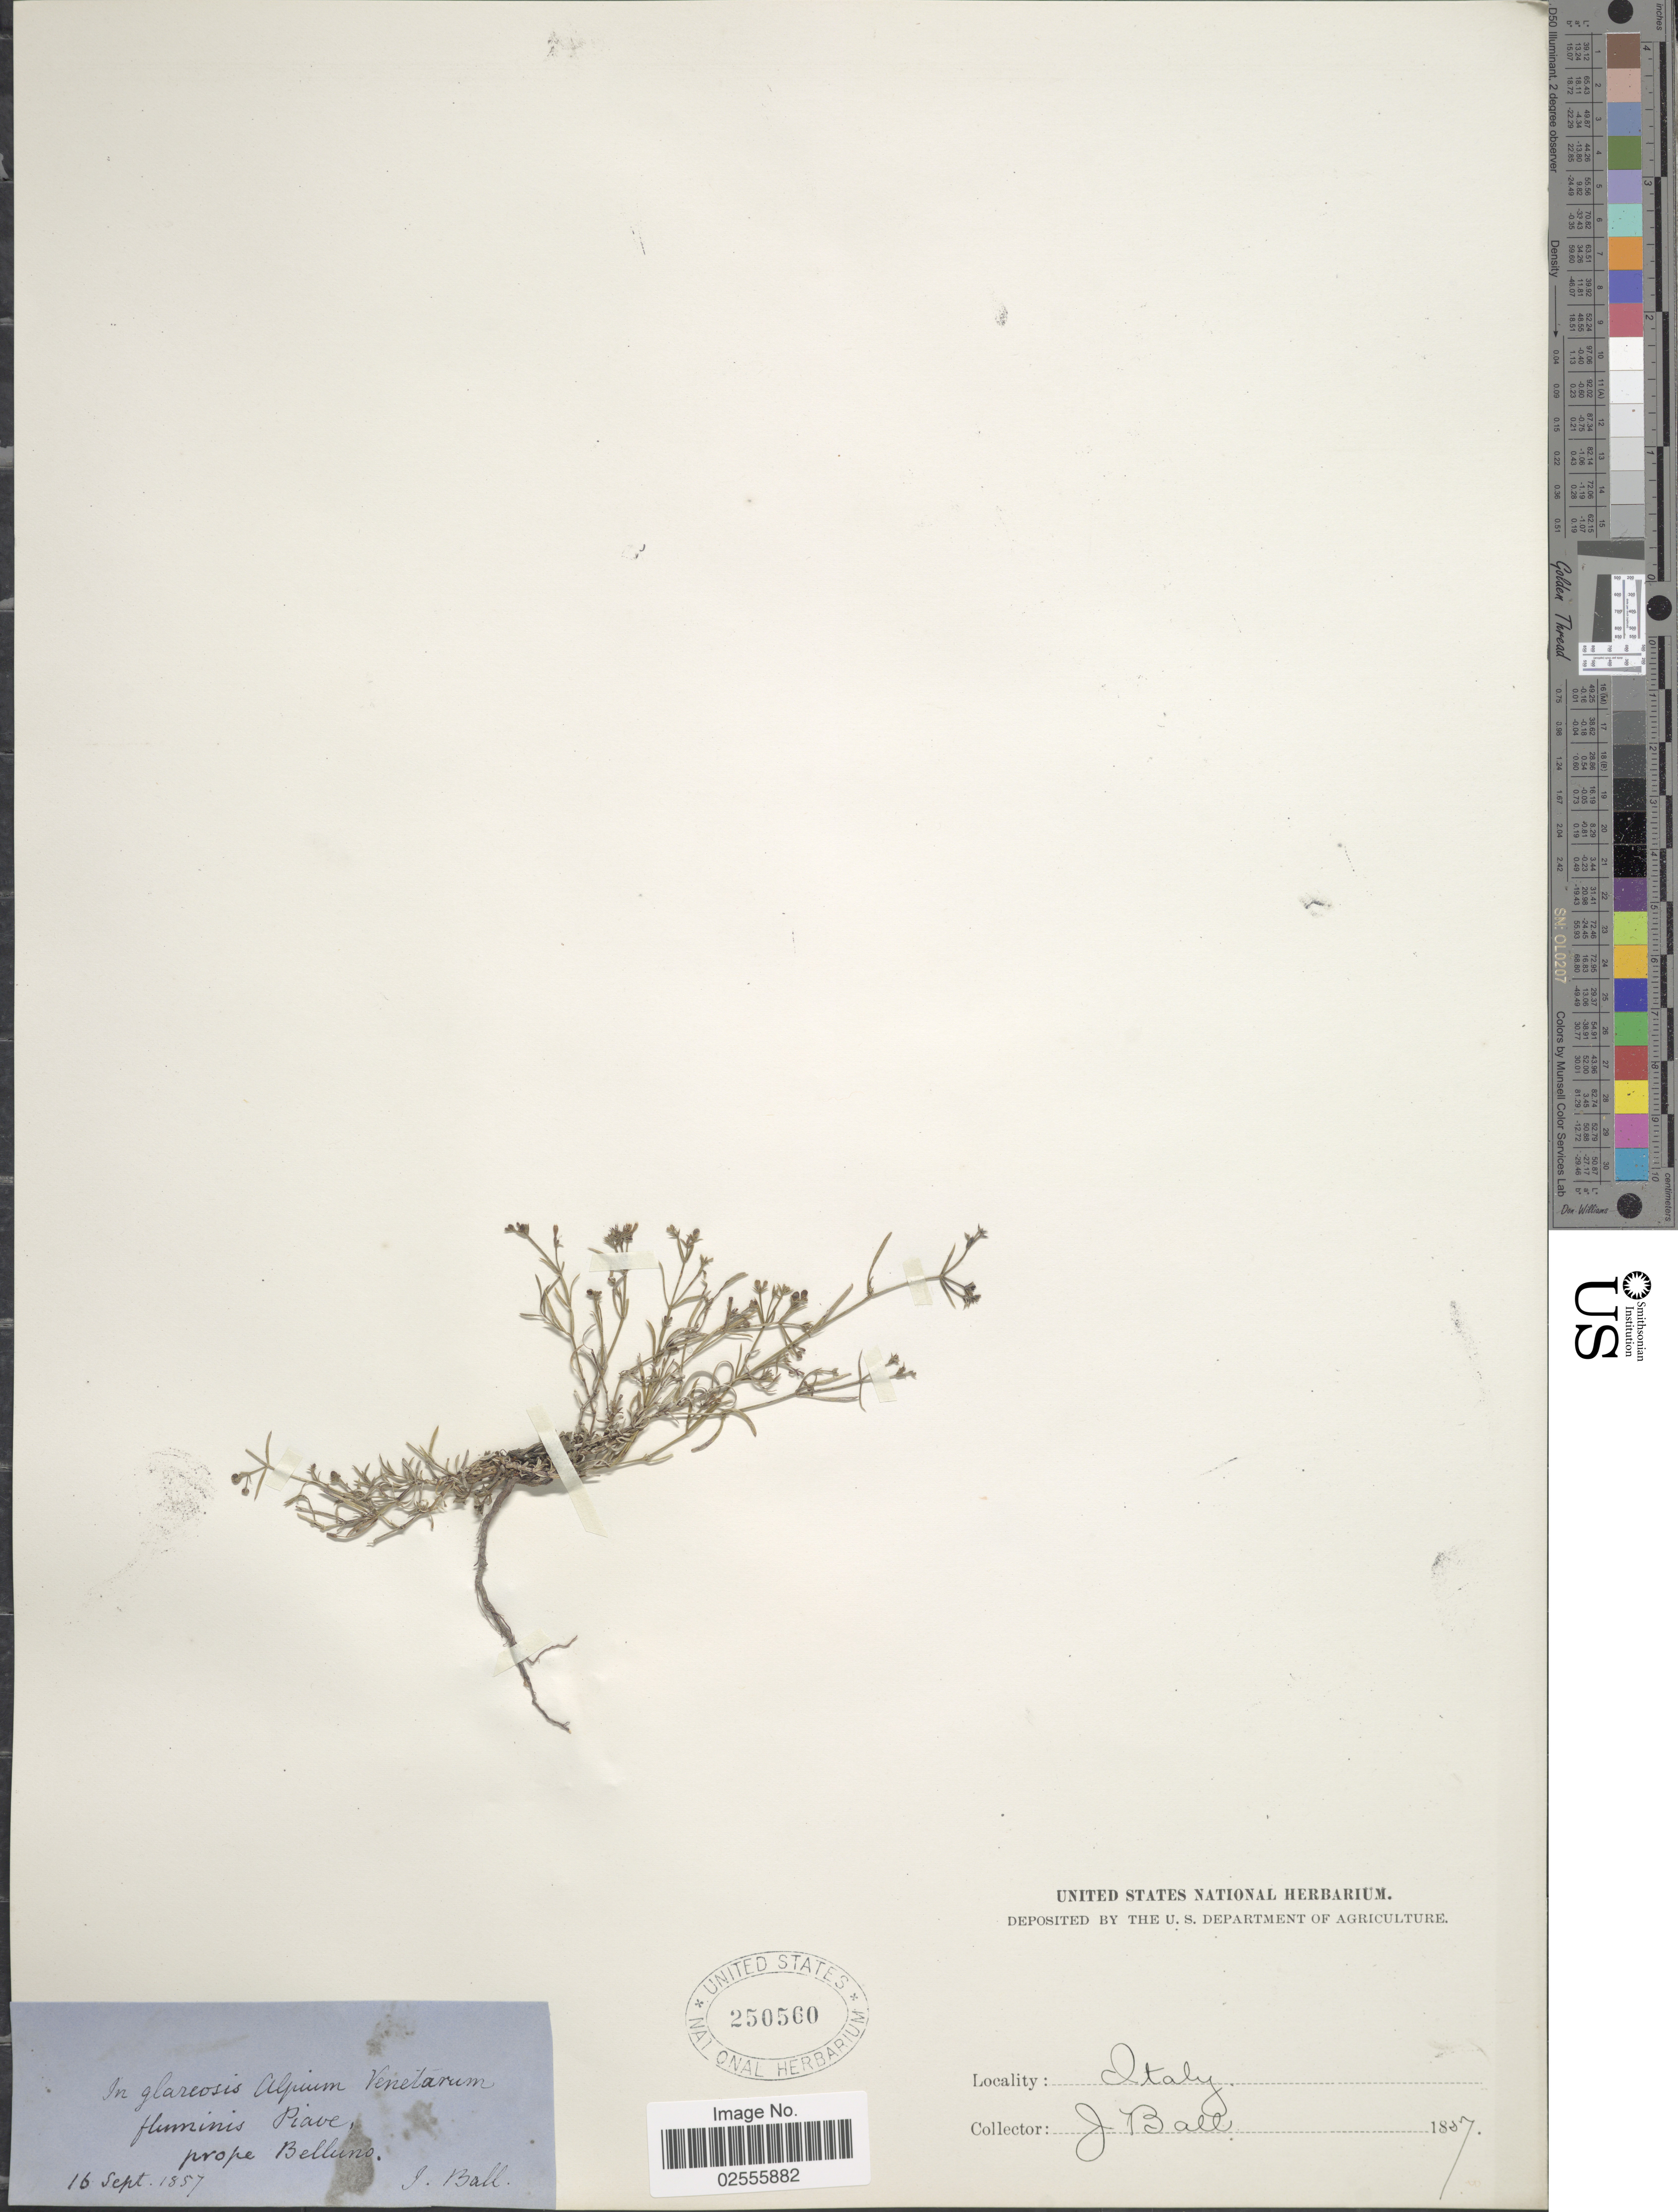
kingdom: Plantae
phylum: Tracheophyta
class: Magnoliopsida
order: Gentianales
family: Rubiaceae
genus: Asperula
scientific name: Asperula sp.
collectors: J. Ball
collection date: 1857-09-16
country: Italy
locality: In glareosis Alpium Venetarum fluminis Piave prope Belluno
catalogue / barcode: US 250560